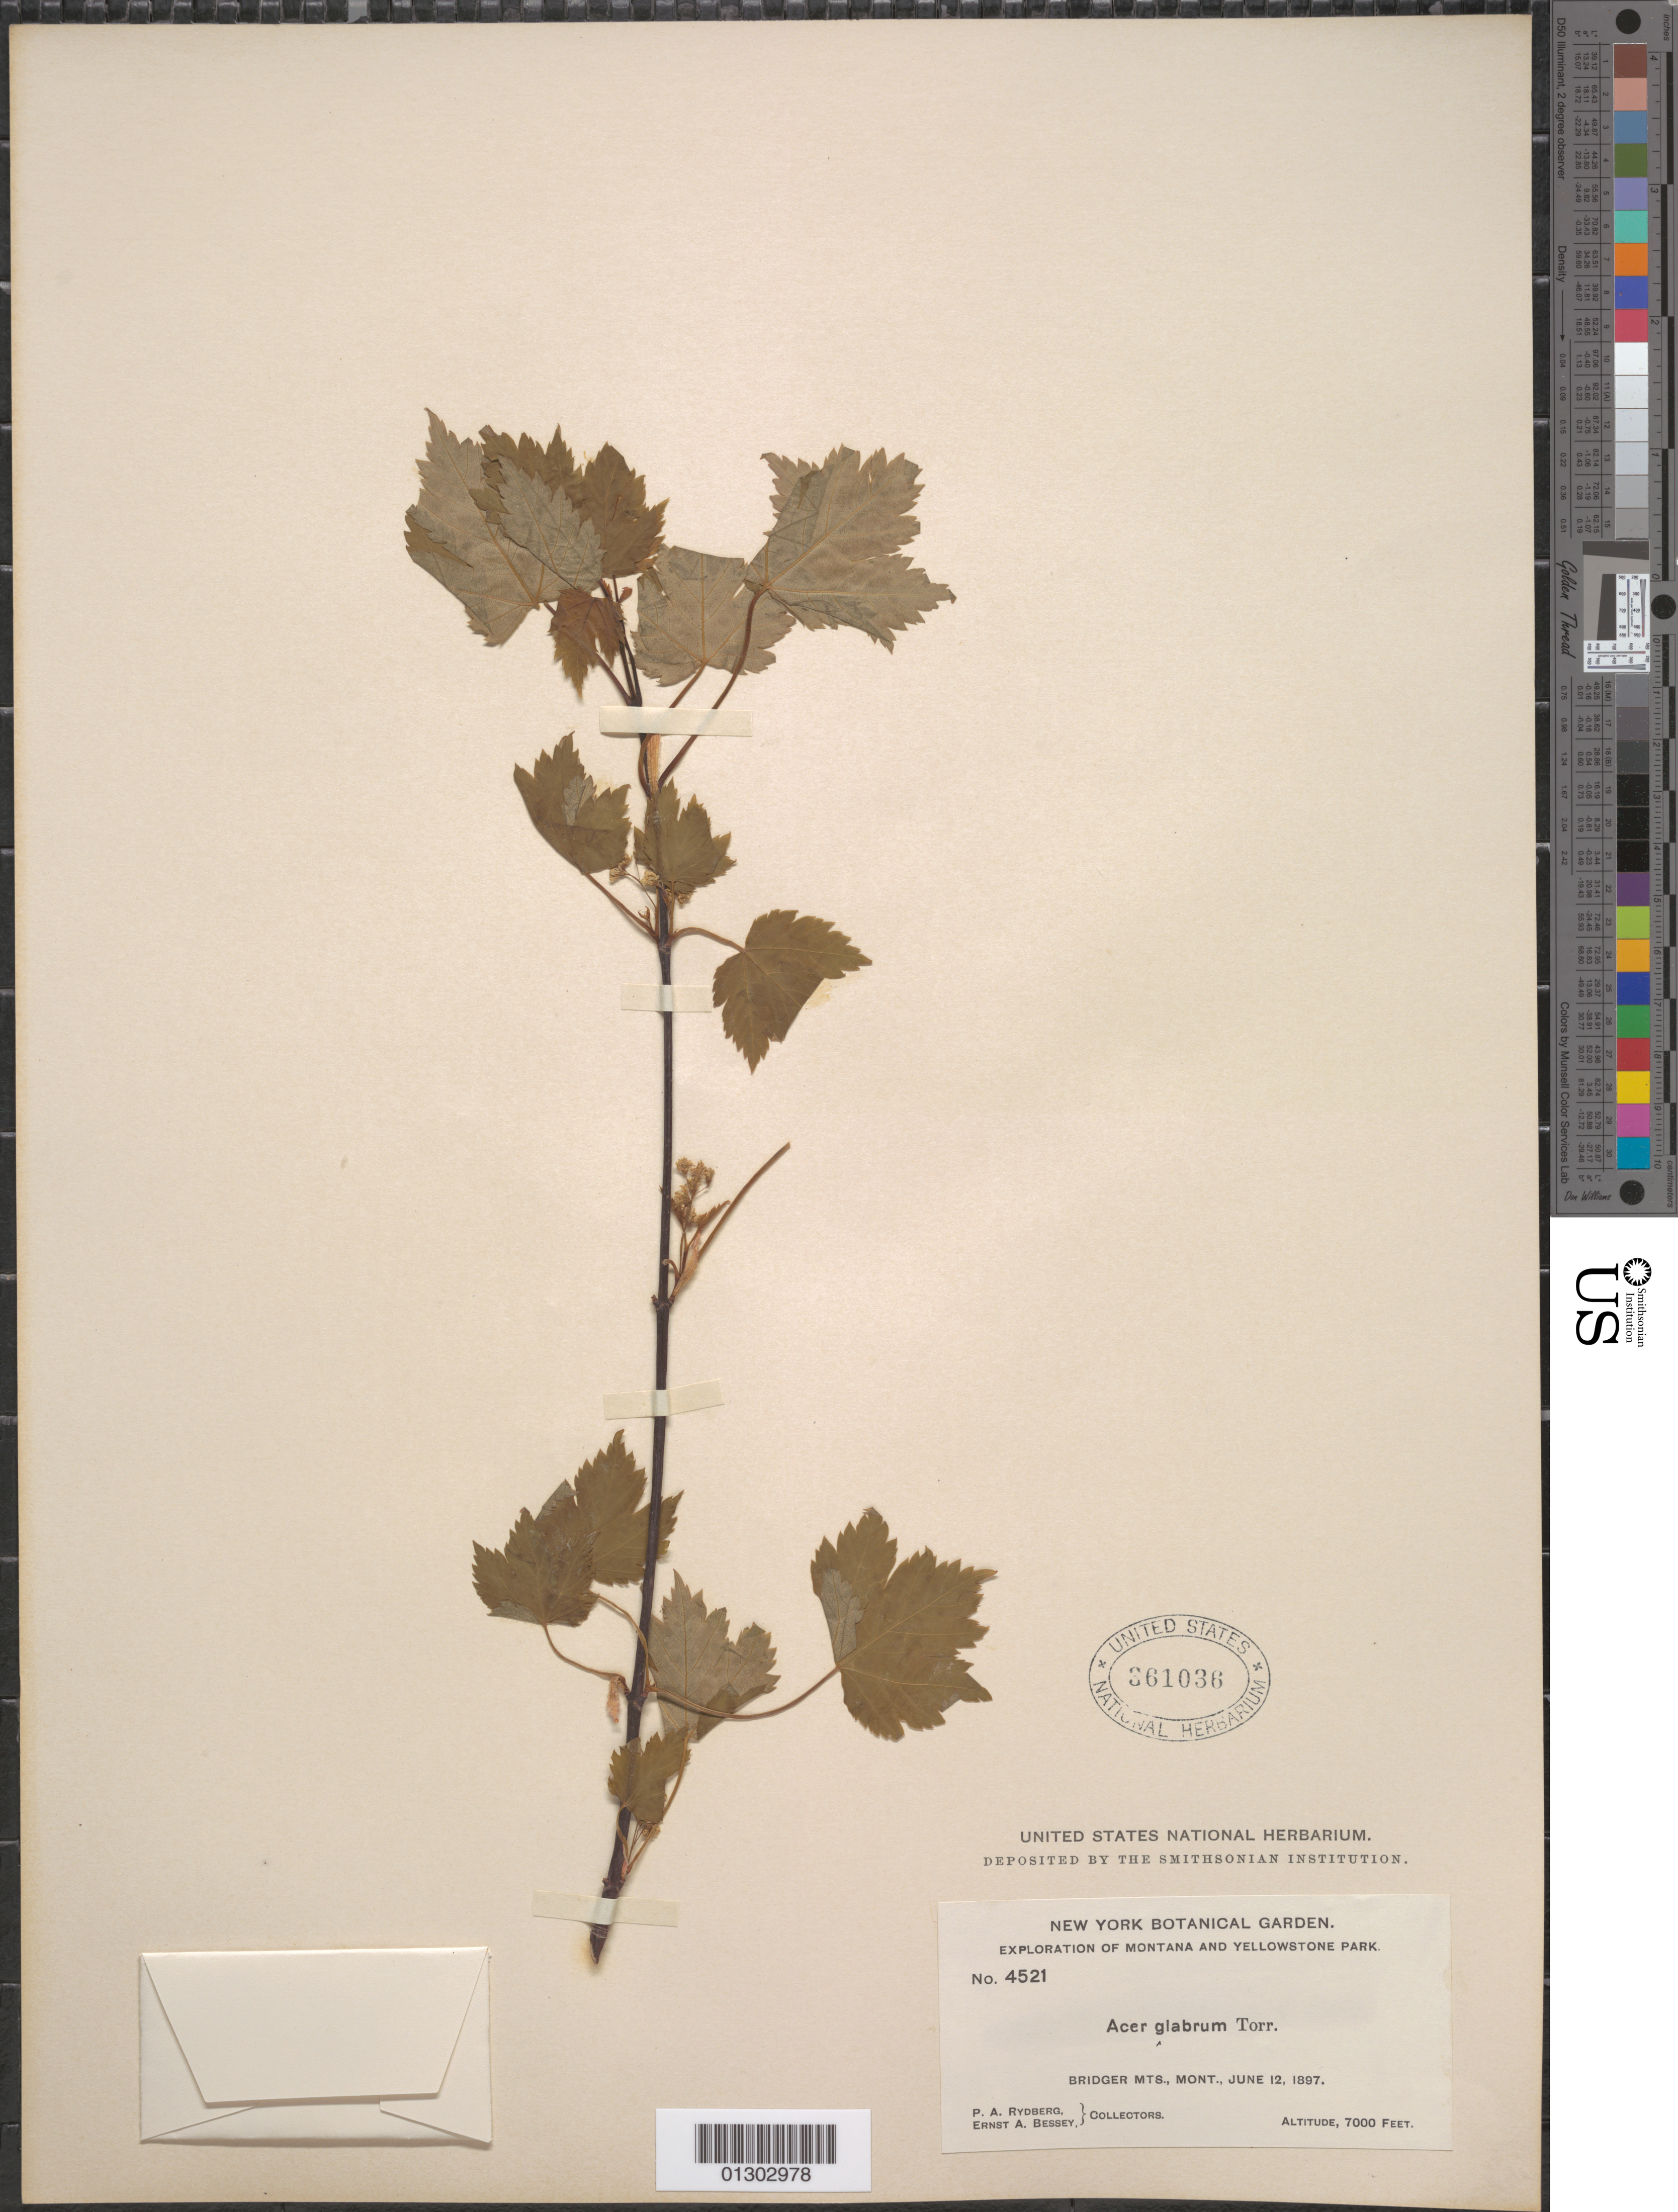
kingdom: Plantae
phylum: Tracheophyta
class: Magnoliopsida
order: Sapindales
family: Sapindaceae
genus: Acer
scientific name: Acer glabrum var. douglasii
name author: (Hook.) Dippel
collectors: P. A. Rydberg & E. A. Bessey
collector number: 4521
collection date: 1897-06-12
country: United States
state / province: Montana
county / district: Gallatin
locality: Bridger Mts.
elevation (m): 2134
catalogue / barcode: US 361036